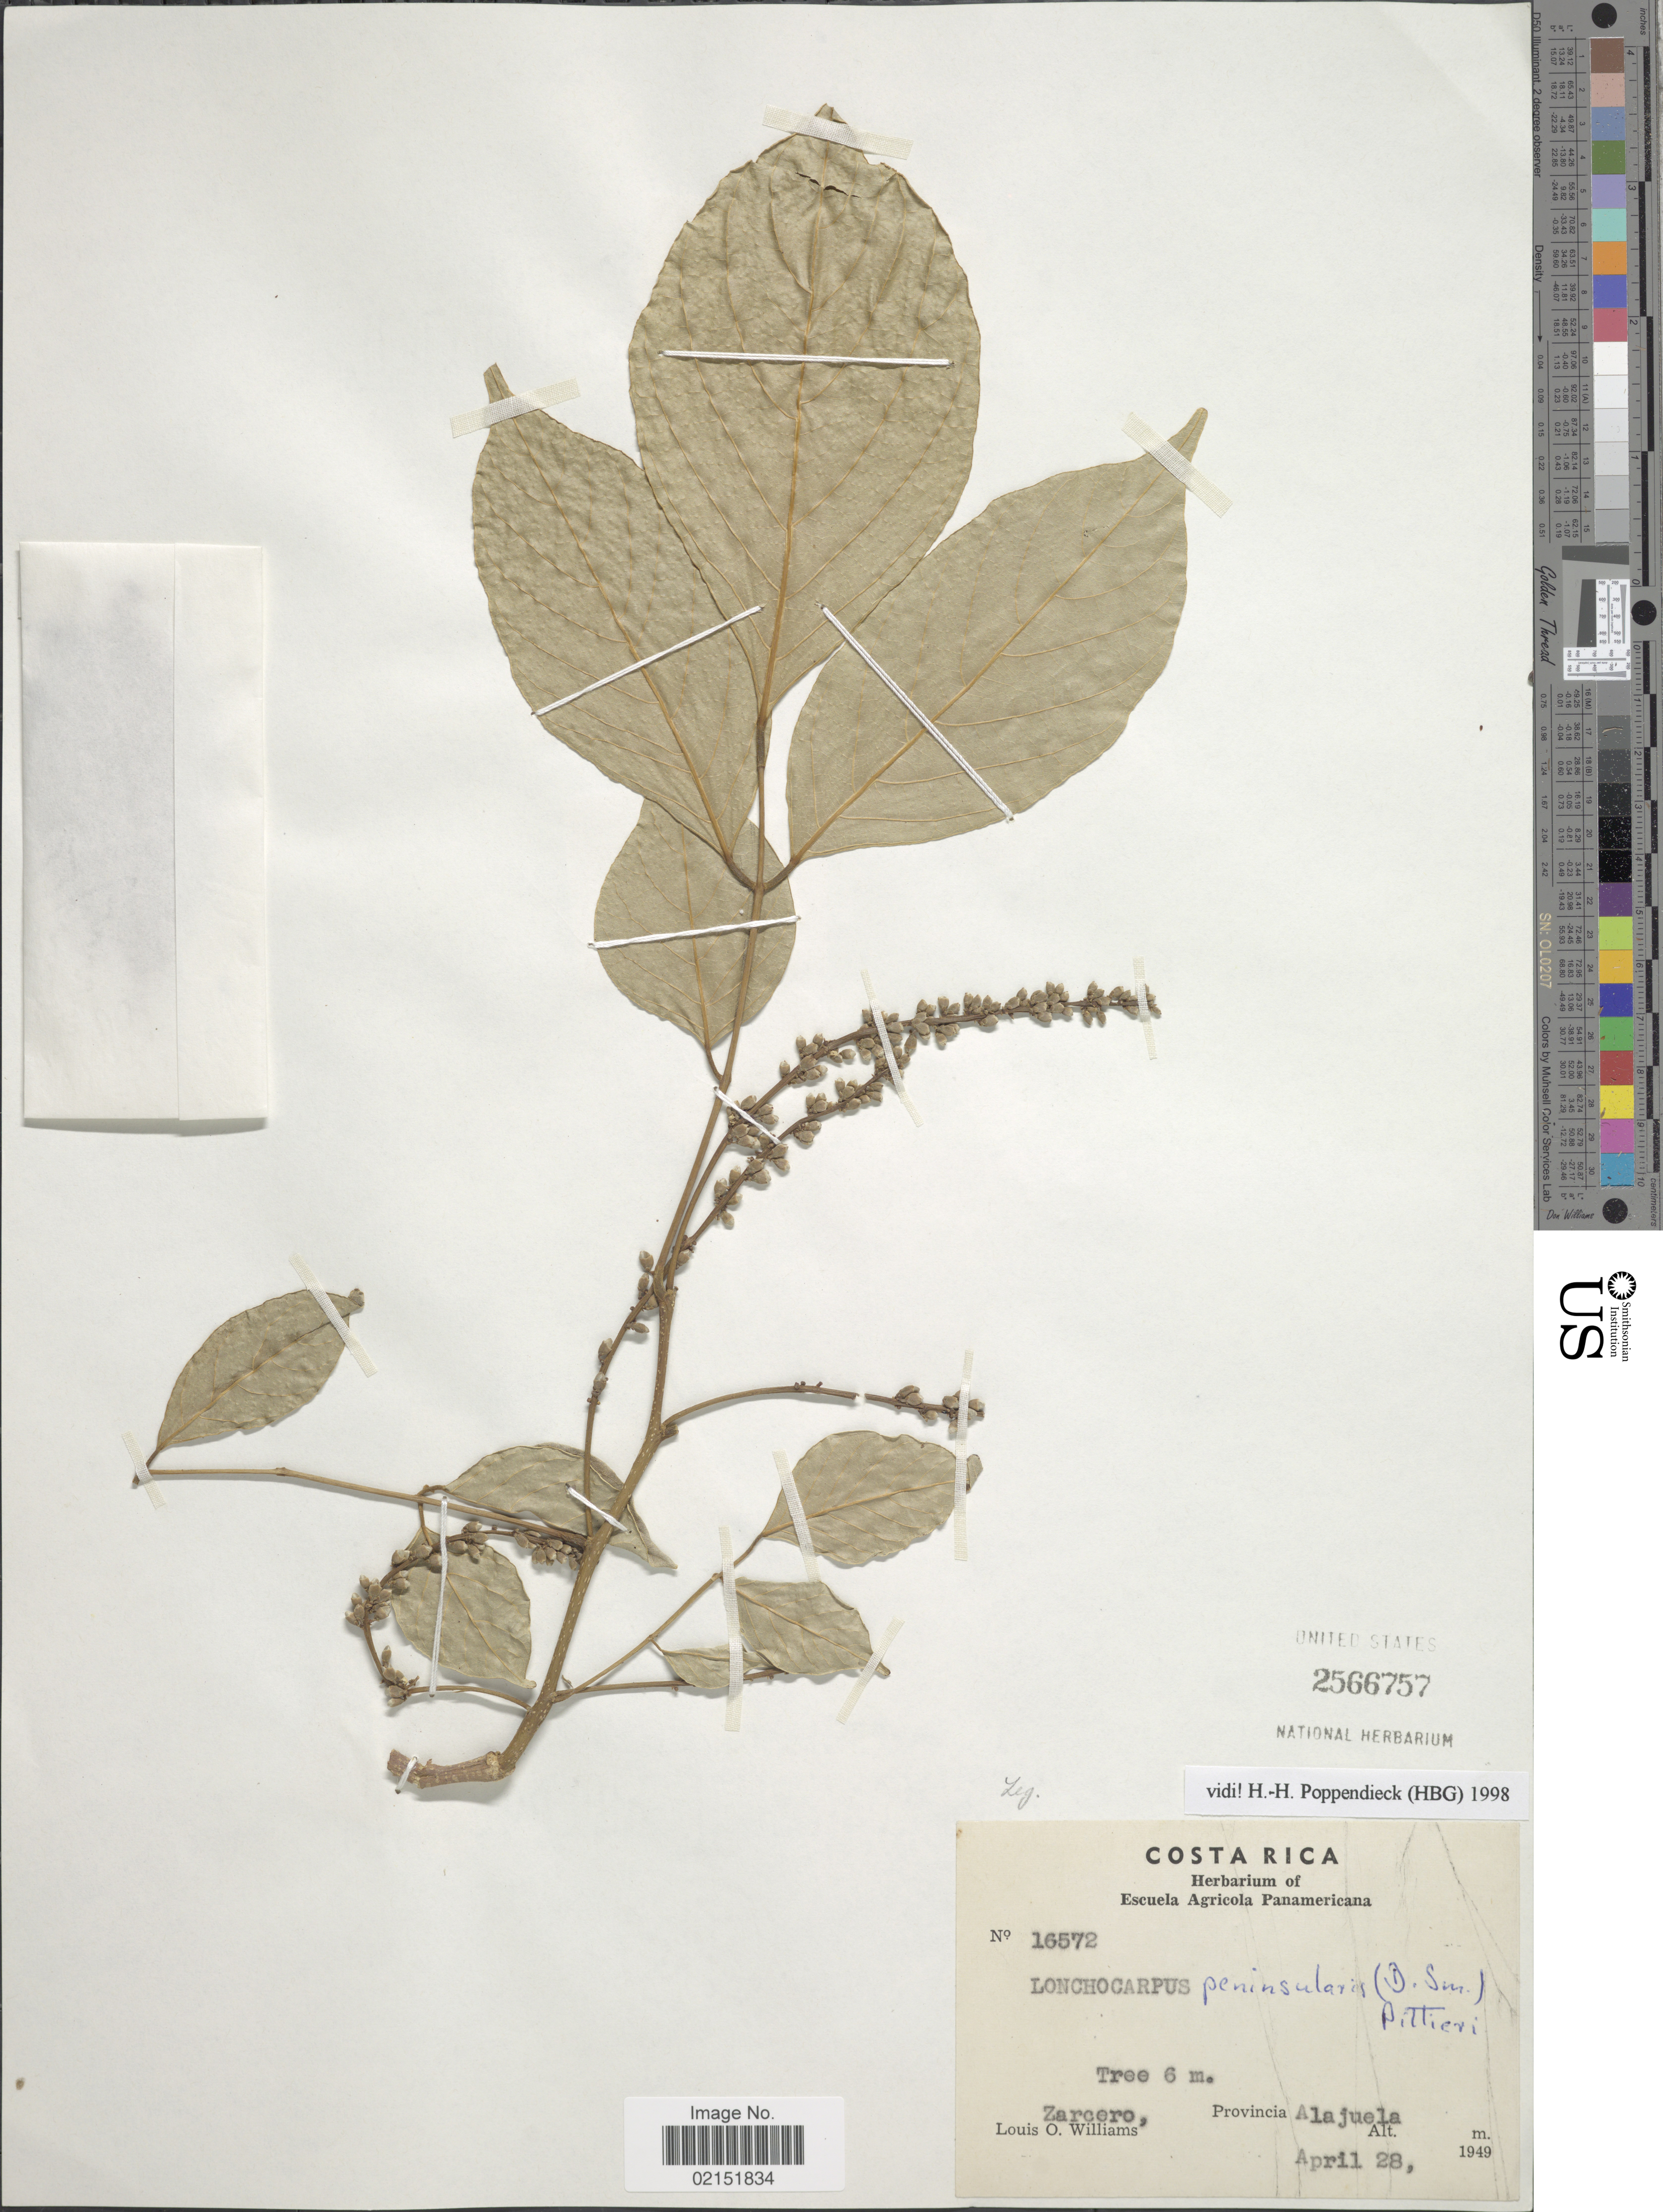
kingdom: Plantae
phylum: Tracheophyta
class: Magnoliopsida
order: Fabales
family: Fabaceae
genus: Lonchocarpus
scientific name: Lonchocarpus peninsularis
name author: (Donn. Sm.) Pittier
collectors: L. O. Williams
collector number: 16572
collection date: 1949-04-28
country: Costa Rica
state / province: Alajuela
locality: Zarcero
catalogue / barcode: US 2566757